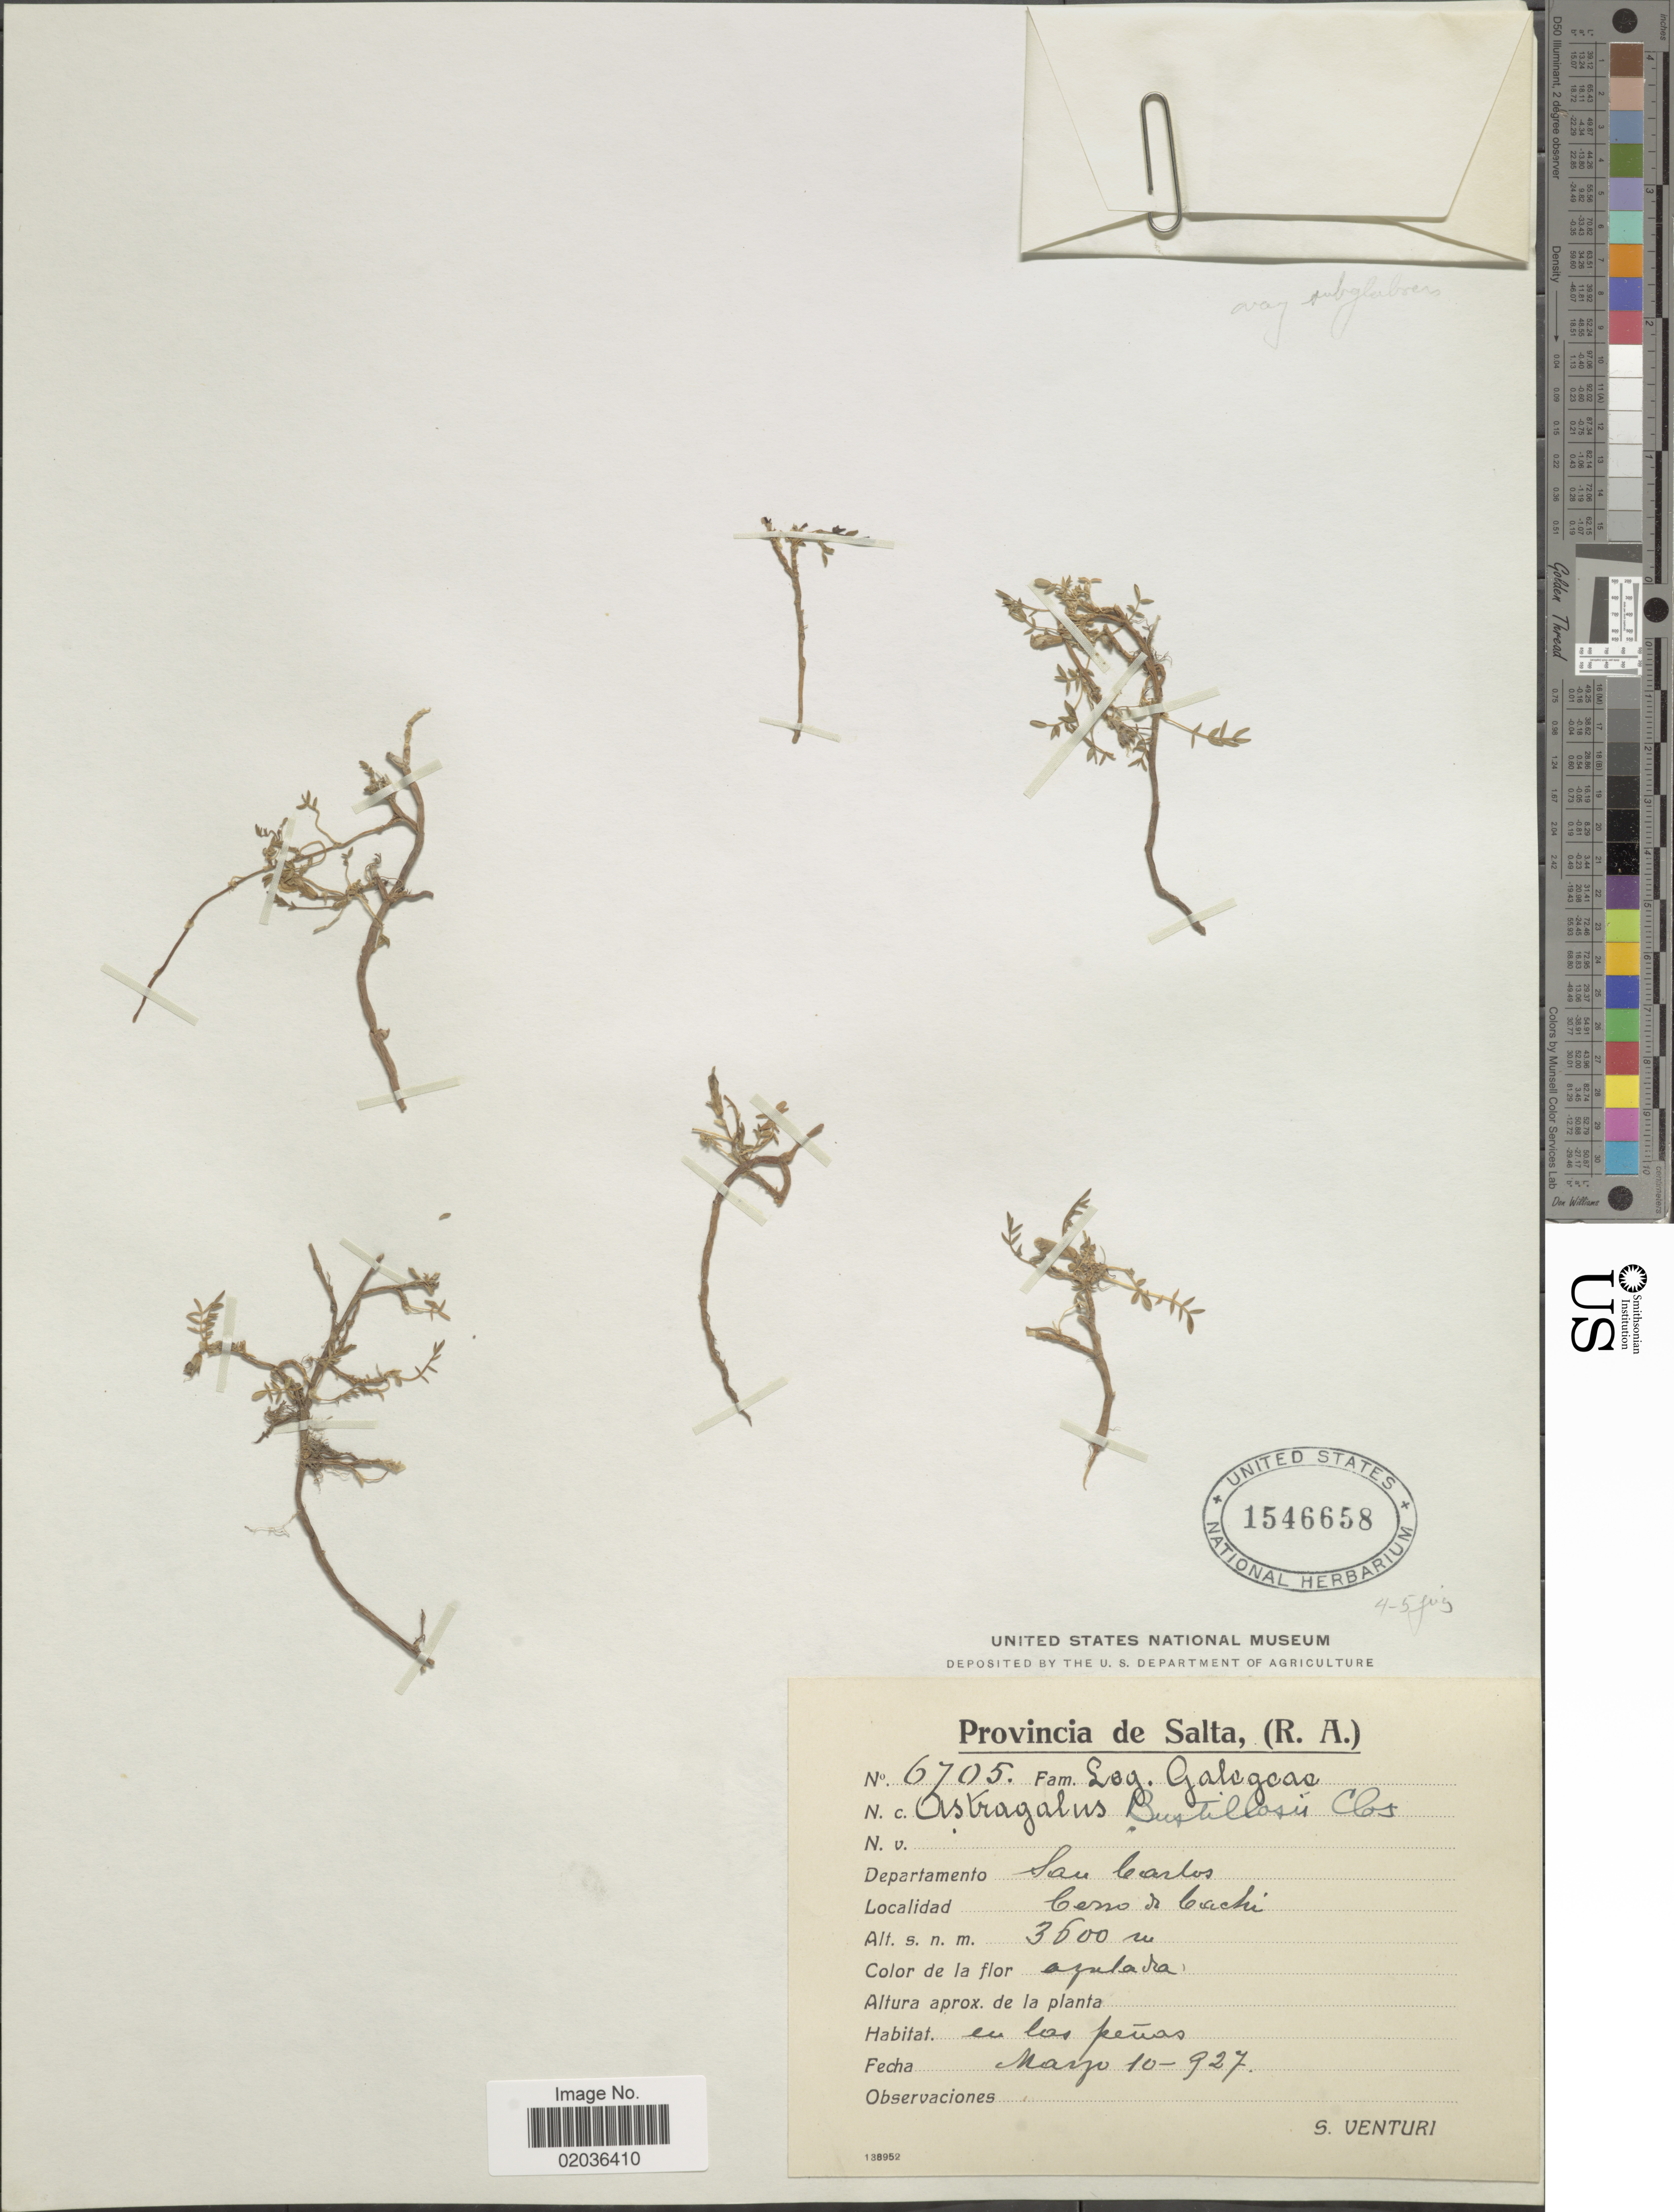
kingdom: Plantae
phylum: Tracheophyta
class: Magnoliopsida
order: Fabales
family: Fabaceae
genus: Astragalus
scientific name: Astragalus bustillosii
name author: Clos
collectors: S. Venturi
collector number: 6705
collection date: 1927-03-10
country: Argentina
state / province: Salta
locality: Provincia de Salta, (R. A.) Departamento San Carlos, Cerro de Cachi.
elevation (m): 3600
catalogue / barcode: US 1546658